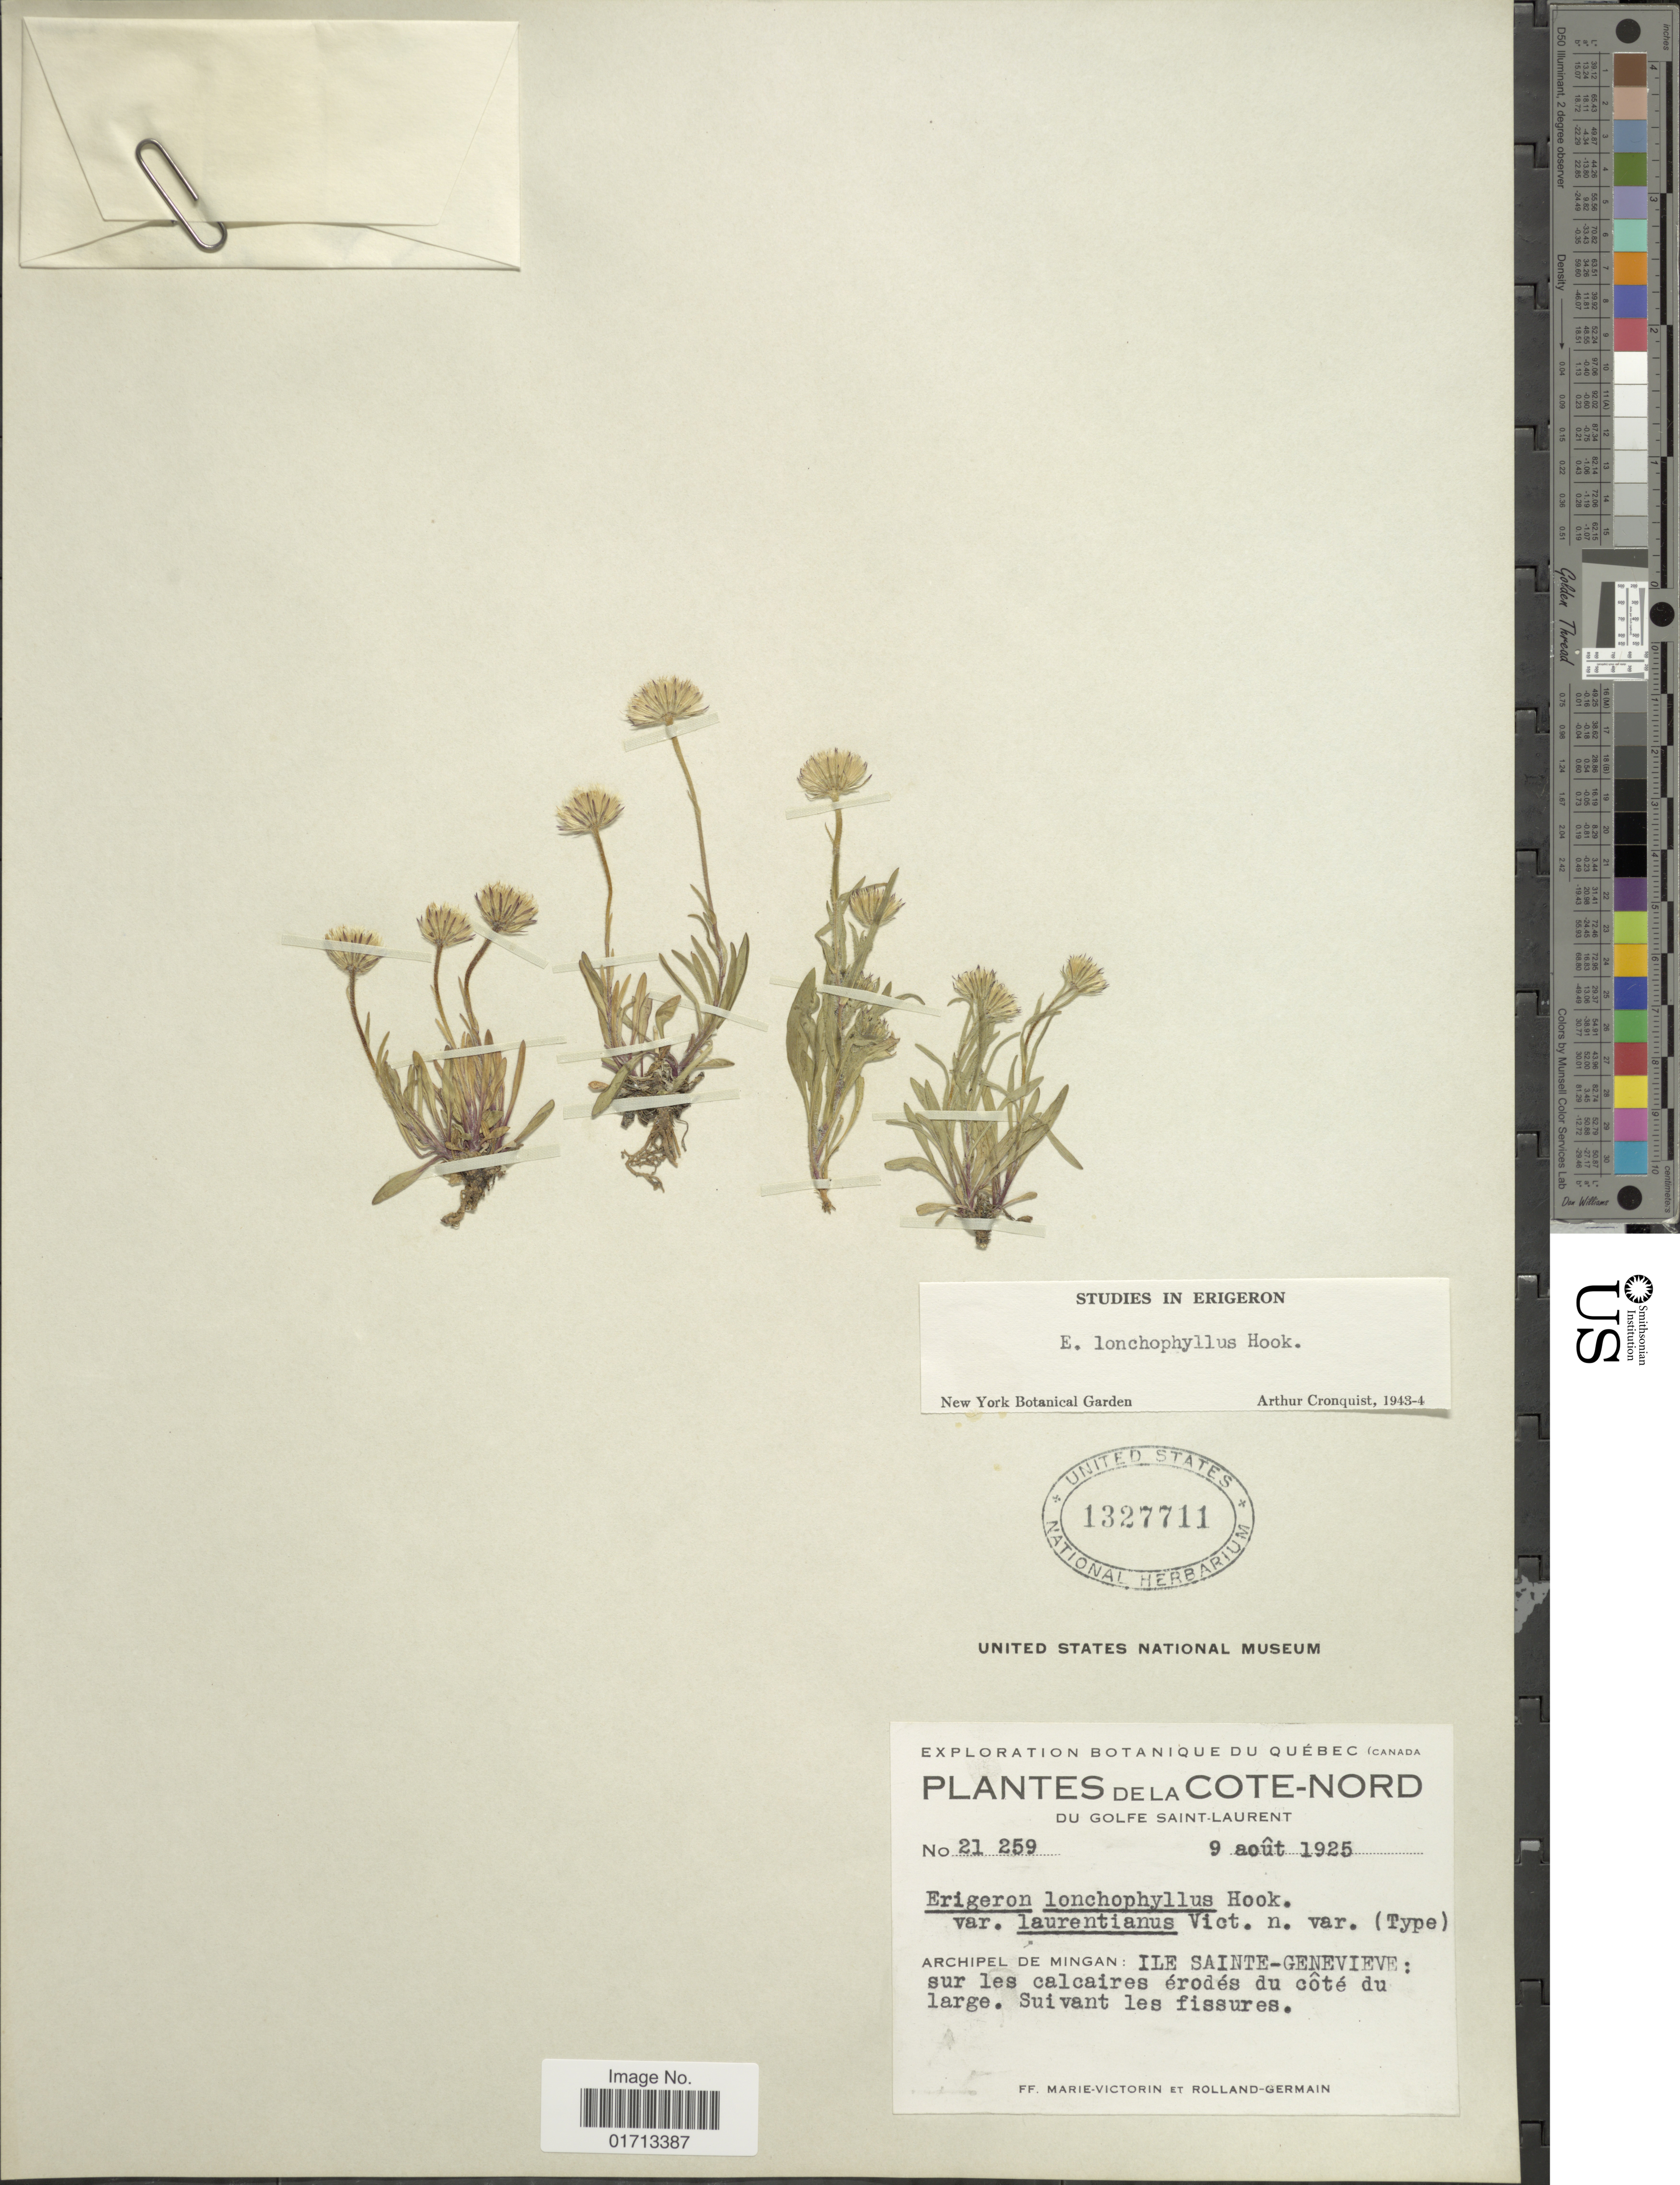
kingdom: Plantae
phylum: Tracheophyta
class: Magnoliopsida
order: Asterales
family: Asteraceae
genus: Erigeron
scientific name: Erigeron lonchophyllus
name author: Hook.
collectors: F. Marie-Victorin & Rolland-Germain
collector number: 21259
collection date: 1925-08-09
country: Canada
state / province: Quebec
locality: Cote-Nord du Golfe Saint Laurent. Archipel de Mingan: Ile Sainte-Genevieve: sur les calcaires érodés du côté du large. Suivant les fissures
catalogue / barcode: US 1327711